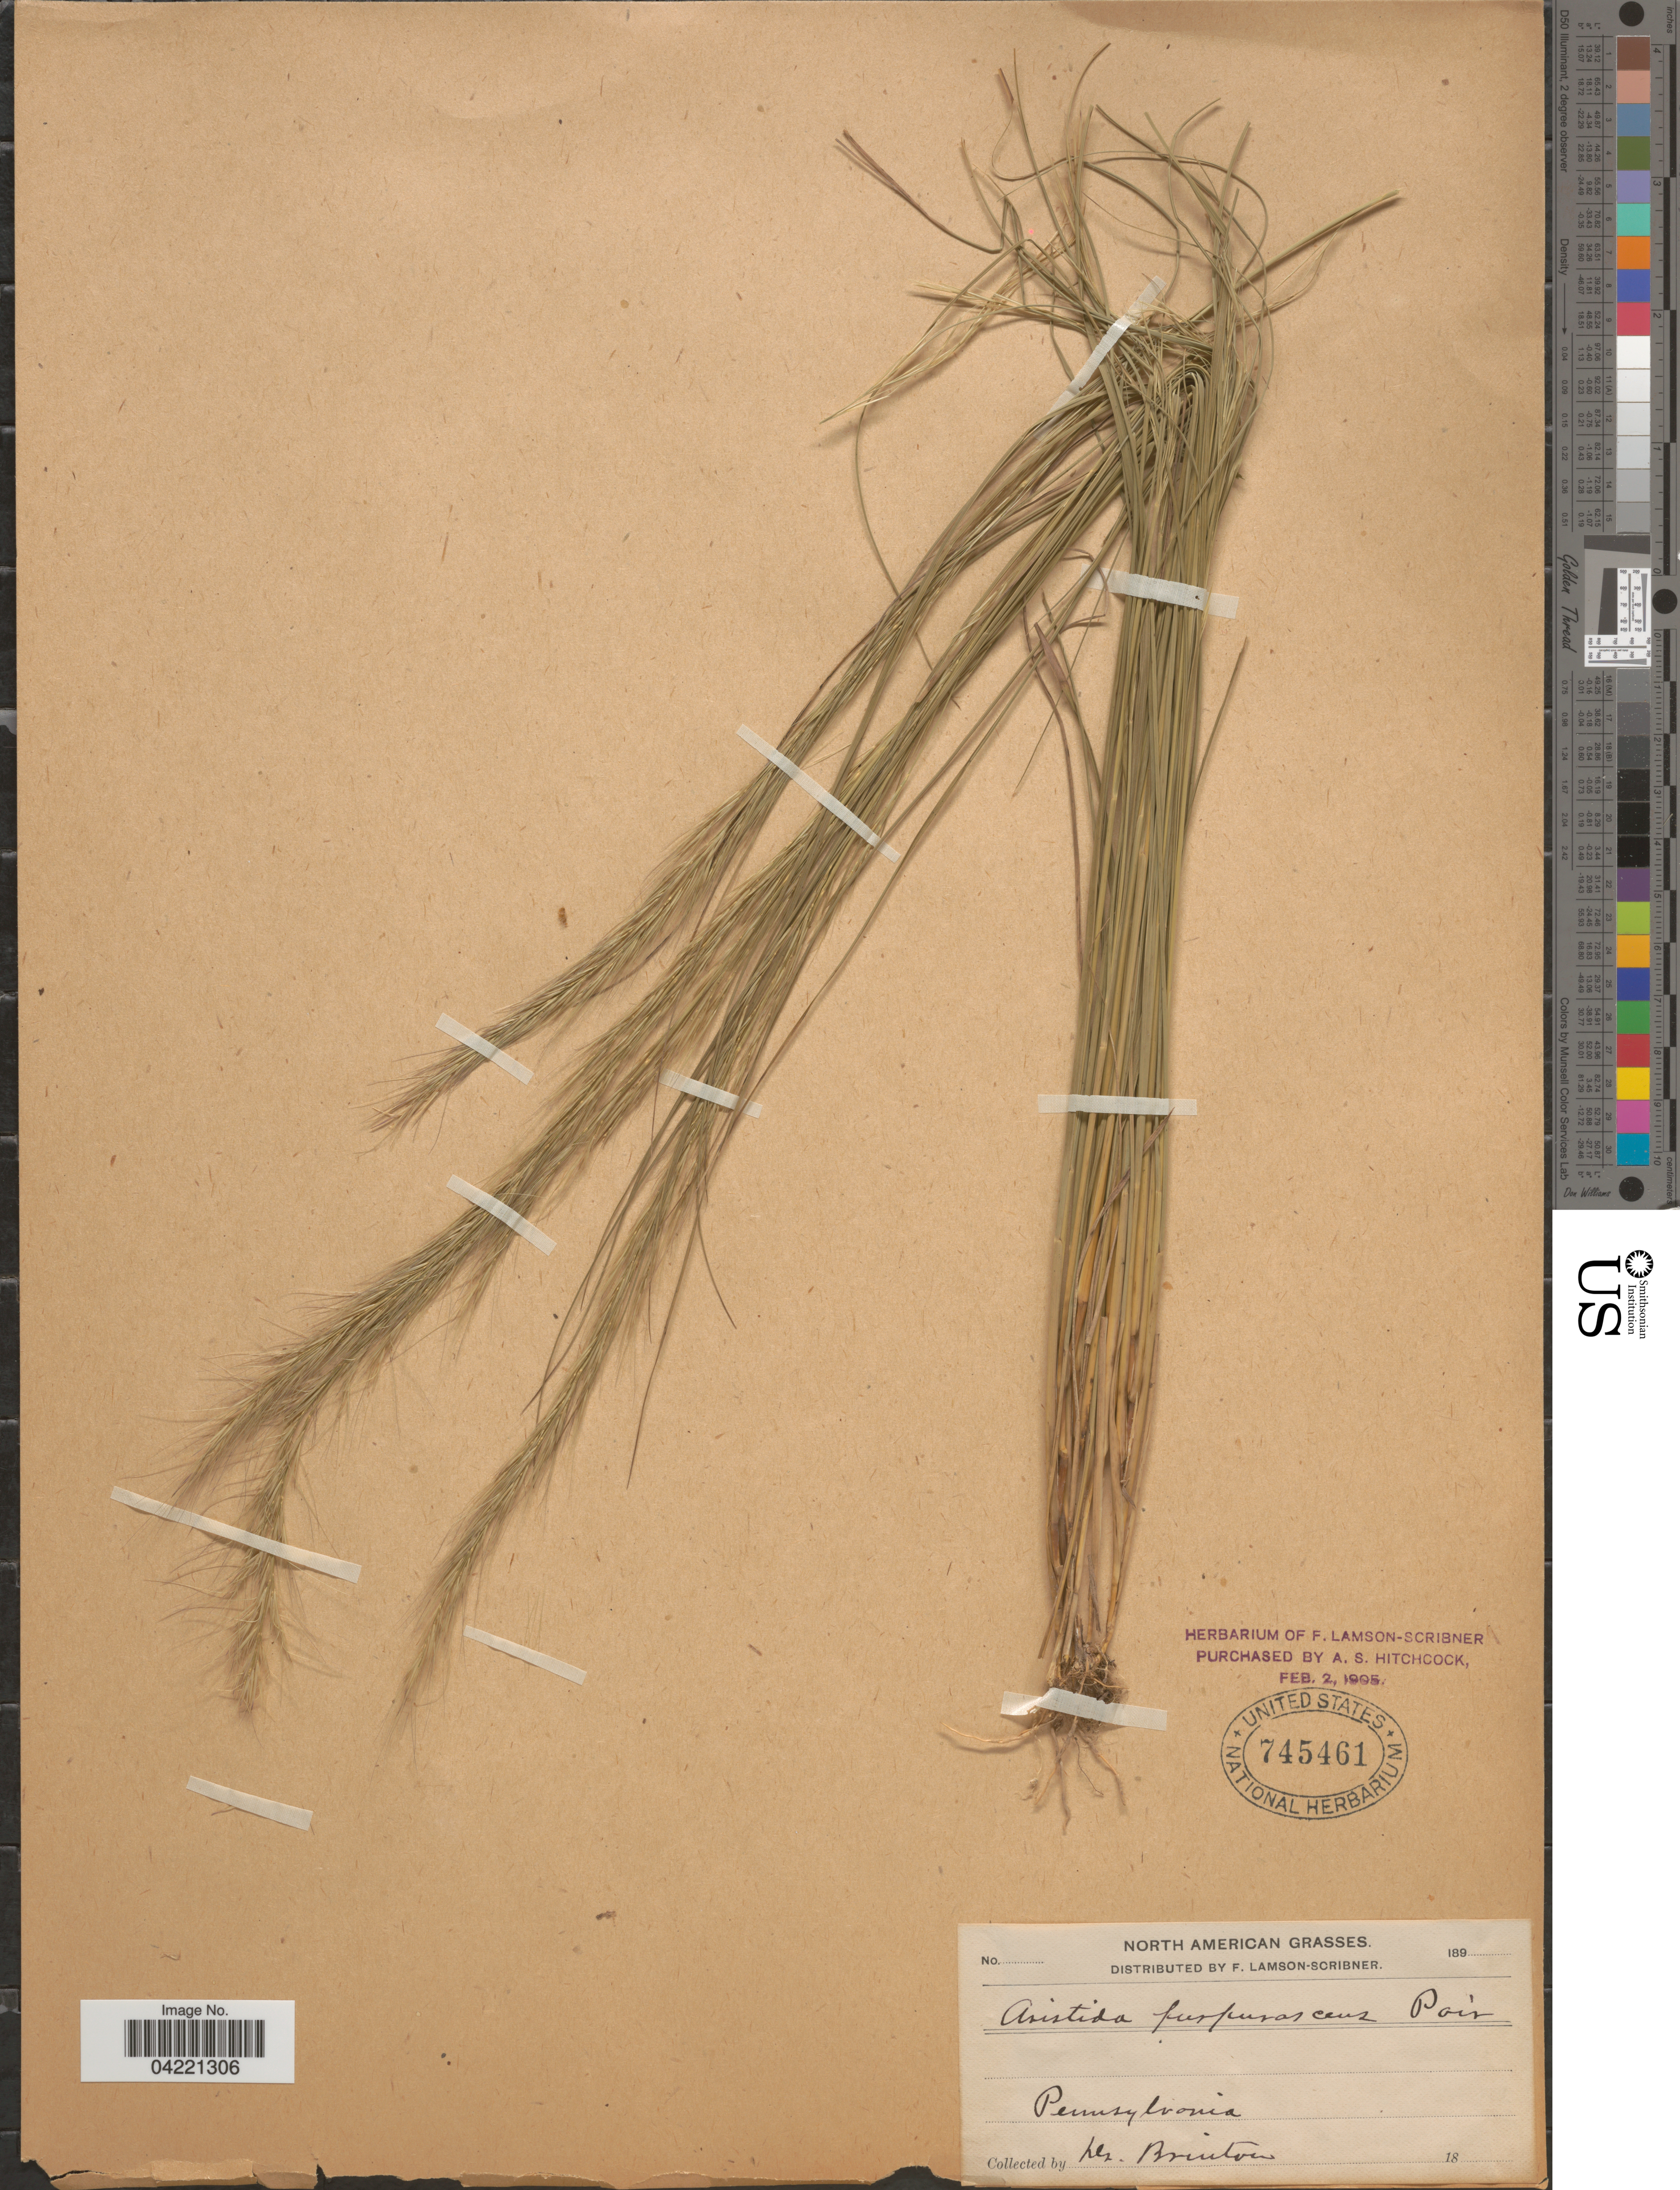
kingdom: Plantae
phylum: Tracheophyta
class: Liliopsida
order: Poales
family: Poaceae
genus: Aristida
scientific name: Aristida purpurascens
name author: Poir.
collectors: Britton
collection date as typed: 189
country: United States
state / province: Pennsylvania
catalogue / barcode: US 745461